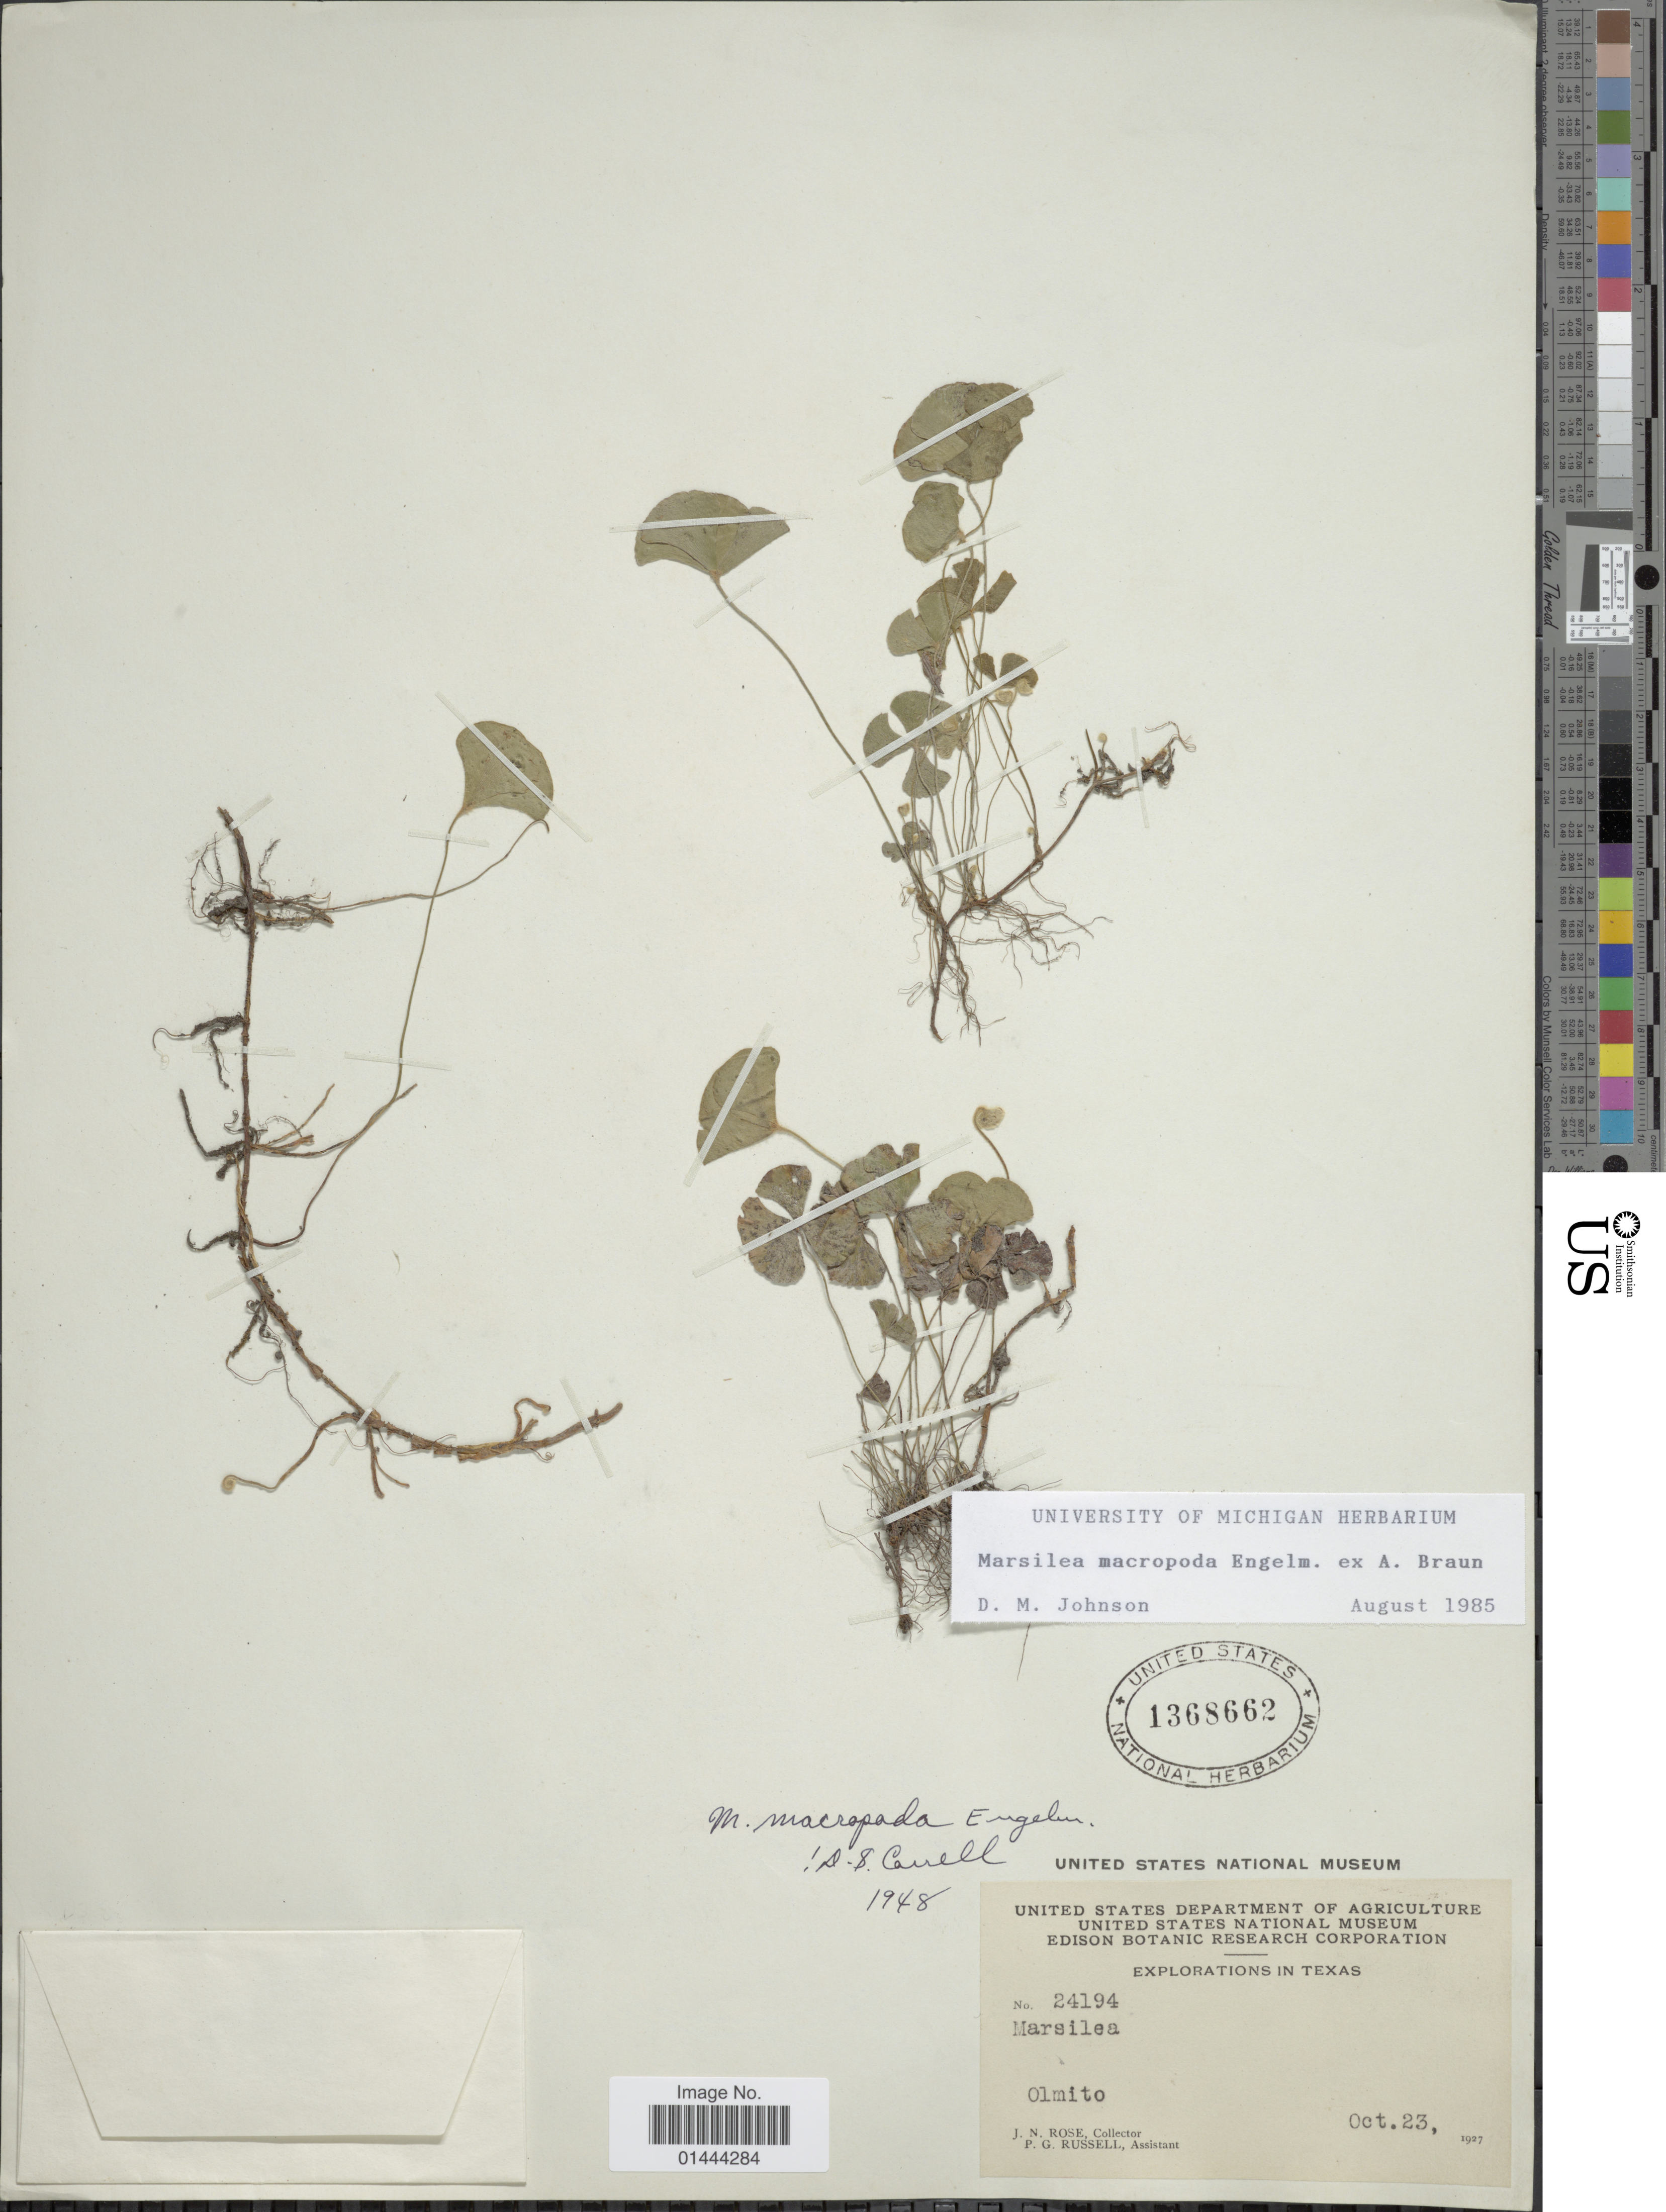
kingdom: Plantae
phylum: Tracheophyta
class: Polypodiopsida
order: Salviniales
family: Marsileaceae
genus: Marsilea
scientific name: Marsilea macropoda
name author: Engelm. ex A. Braun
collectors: J. N. Rose & P. G. Russell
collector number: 24194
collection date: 1927-10-23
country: United States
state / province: Texas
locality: Olmito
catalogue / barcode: US 1368662